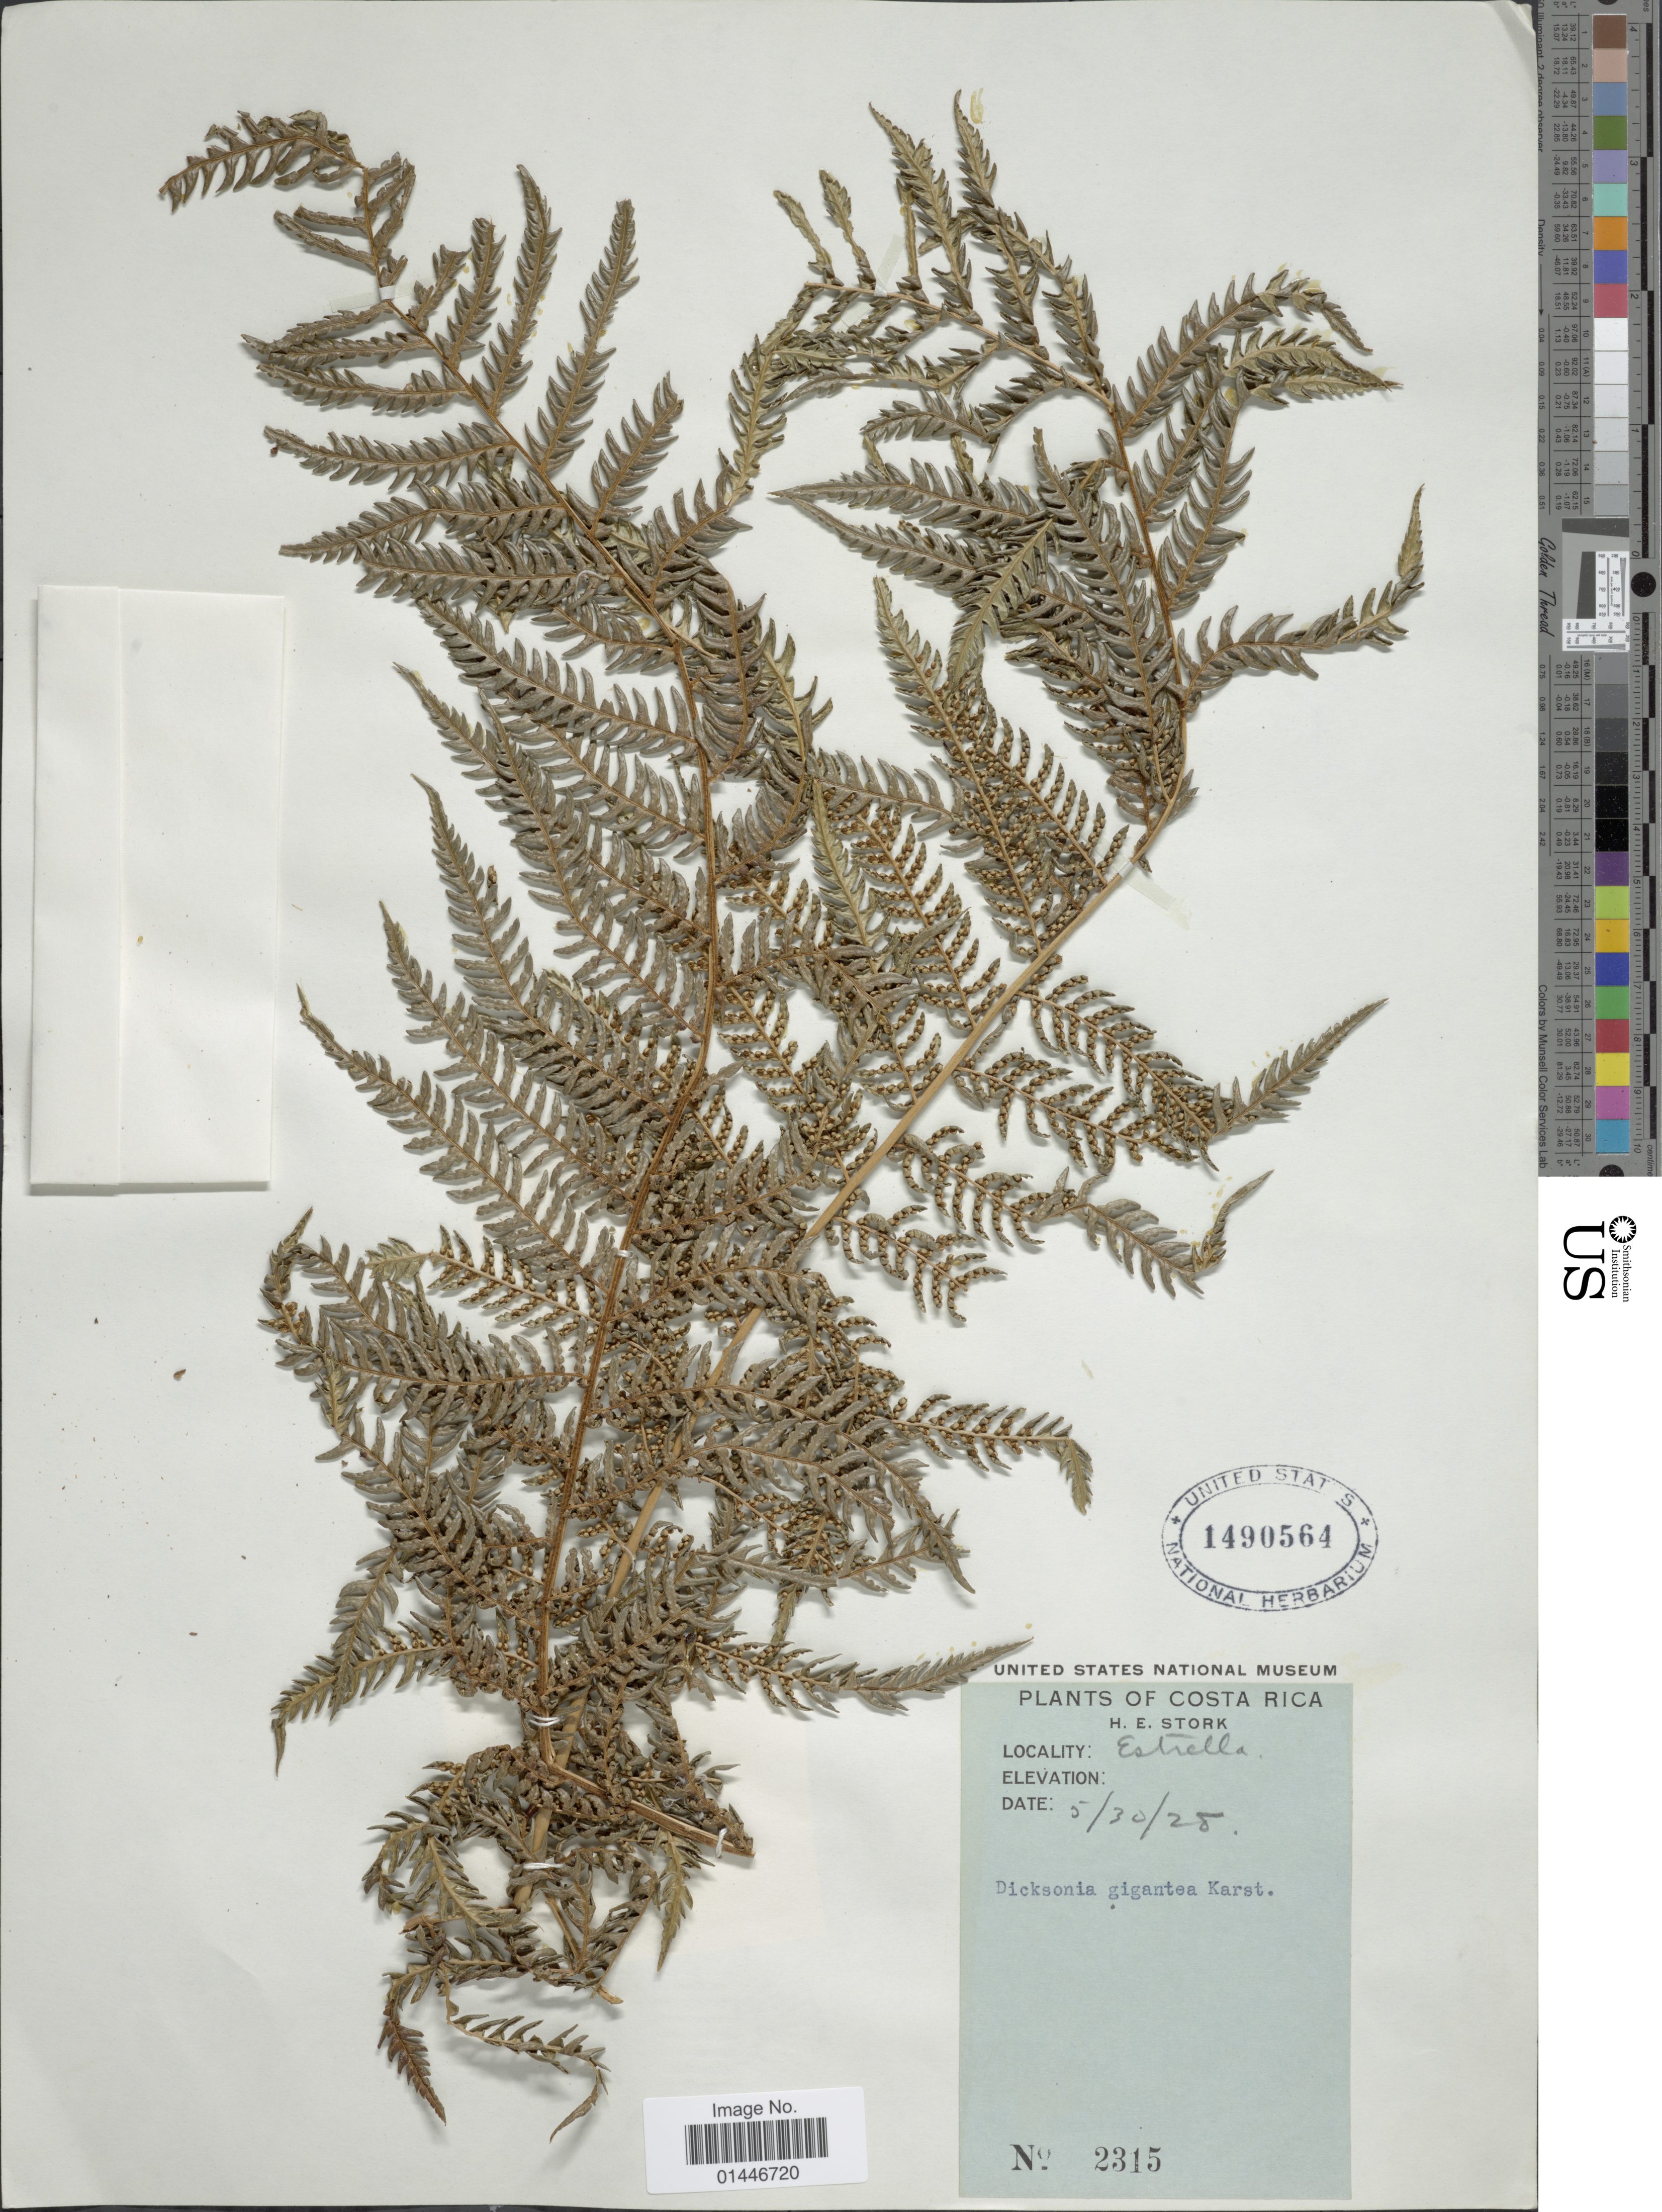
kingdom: Plantae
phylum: Tracheophyta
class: Polypodiopsida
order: Cyatheales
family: Dicksoniaceae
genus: Dicksonia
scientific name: Dicksonia karsteniana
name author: Klotzsch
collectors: H. E. Stork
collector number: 2315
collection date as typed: Transcribed d/m/y: 30/5/28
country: Costa Rica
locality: Estrella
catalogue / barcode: US 1490564